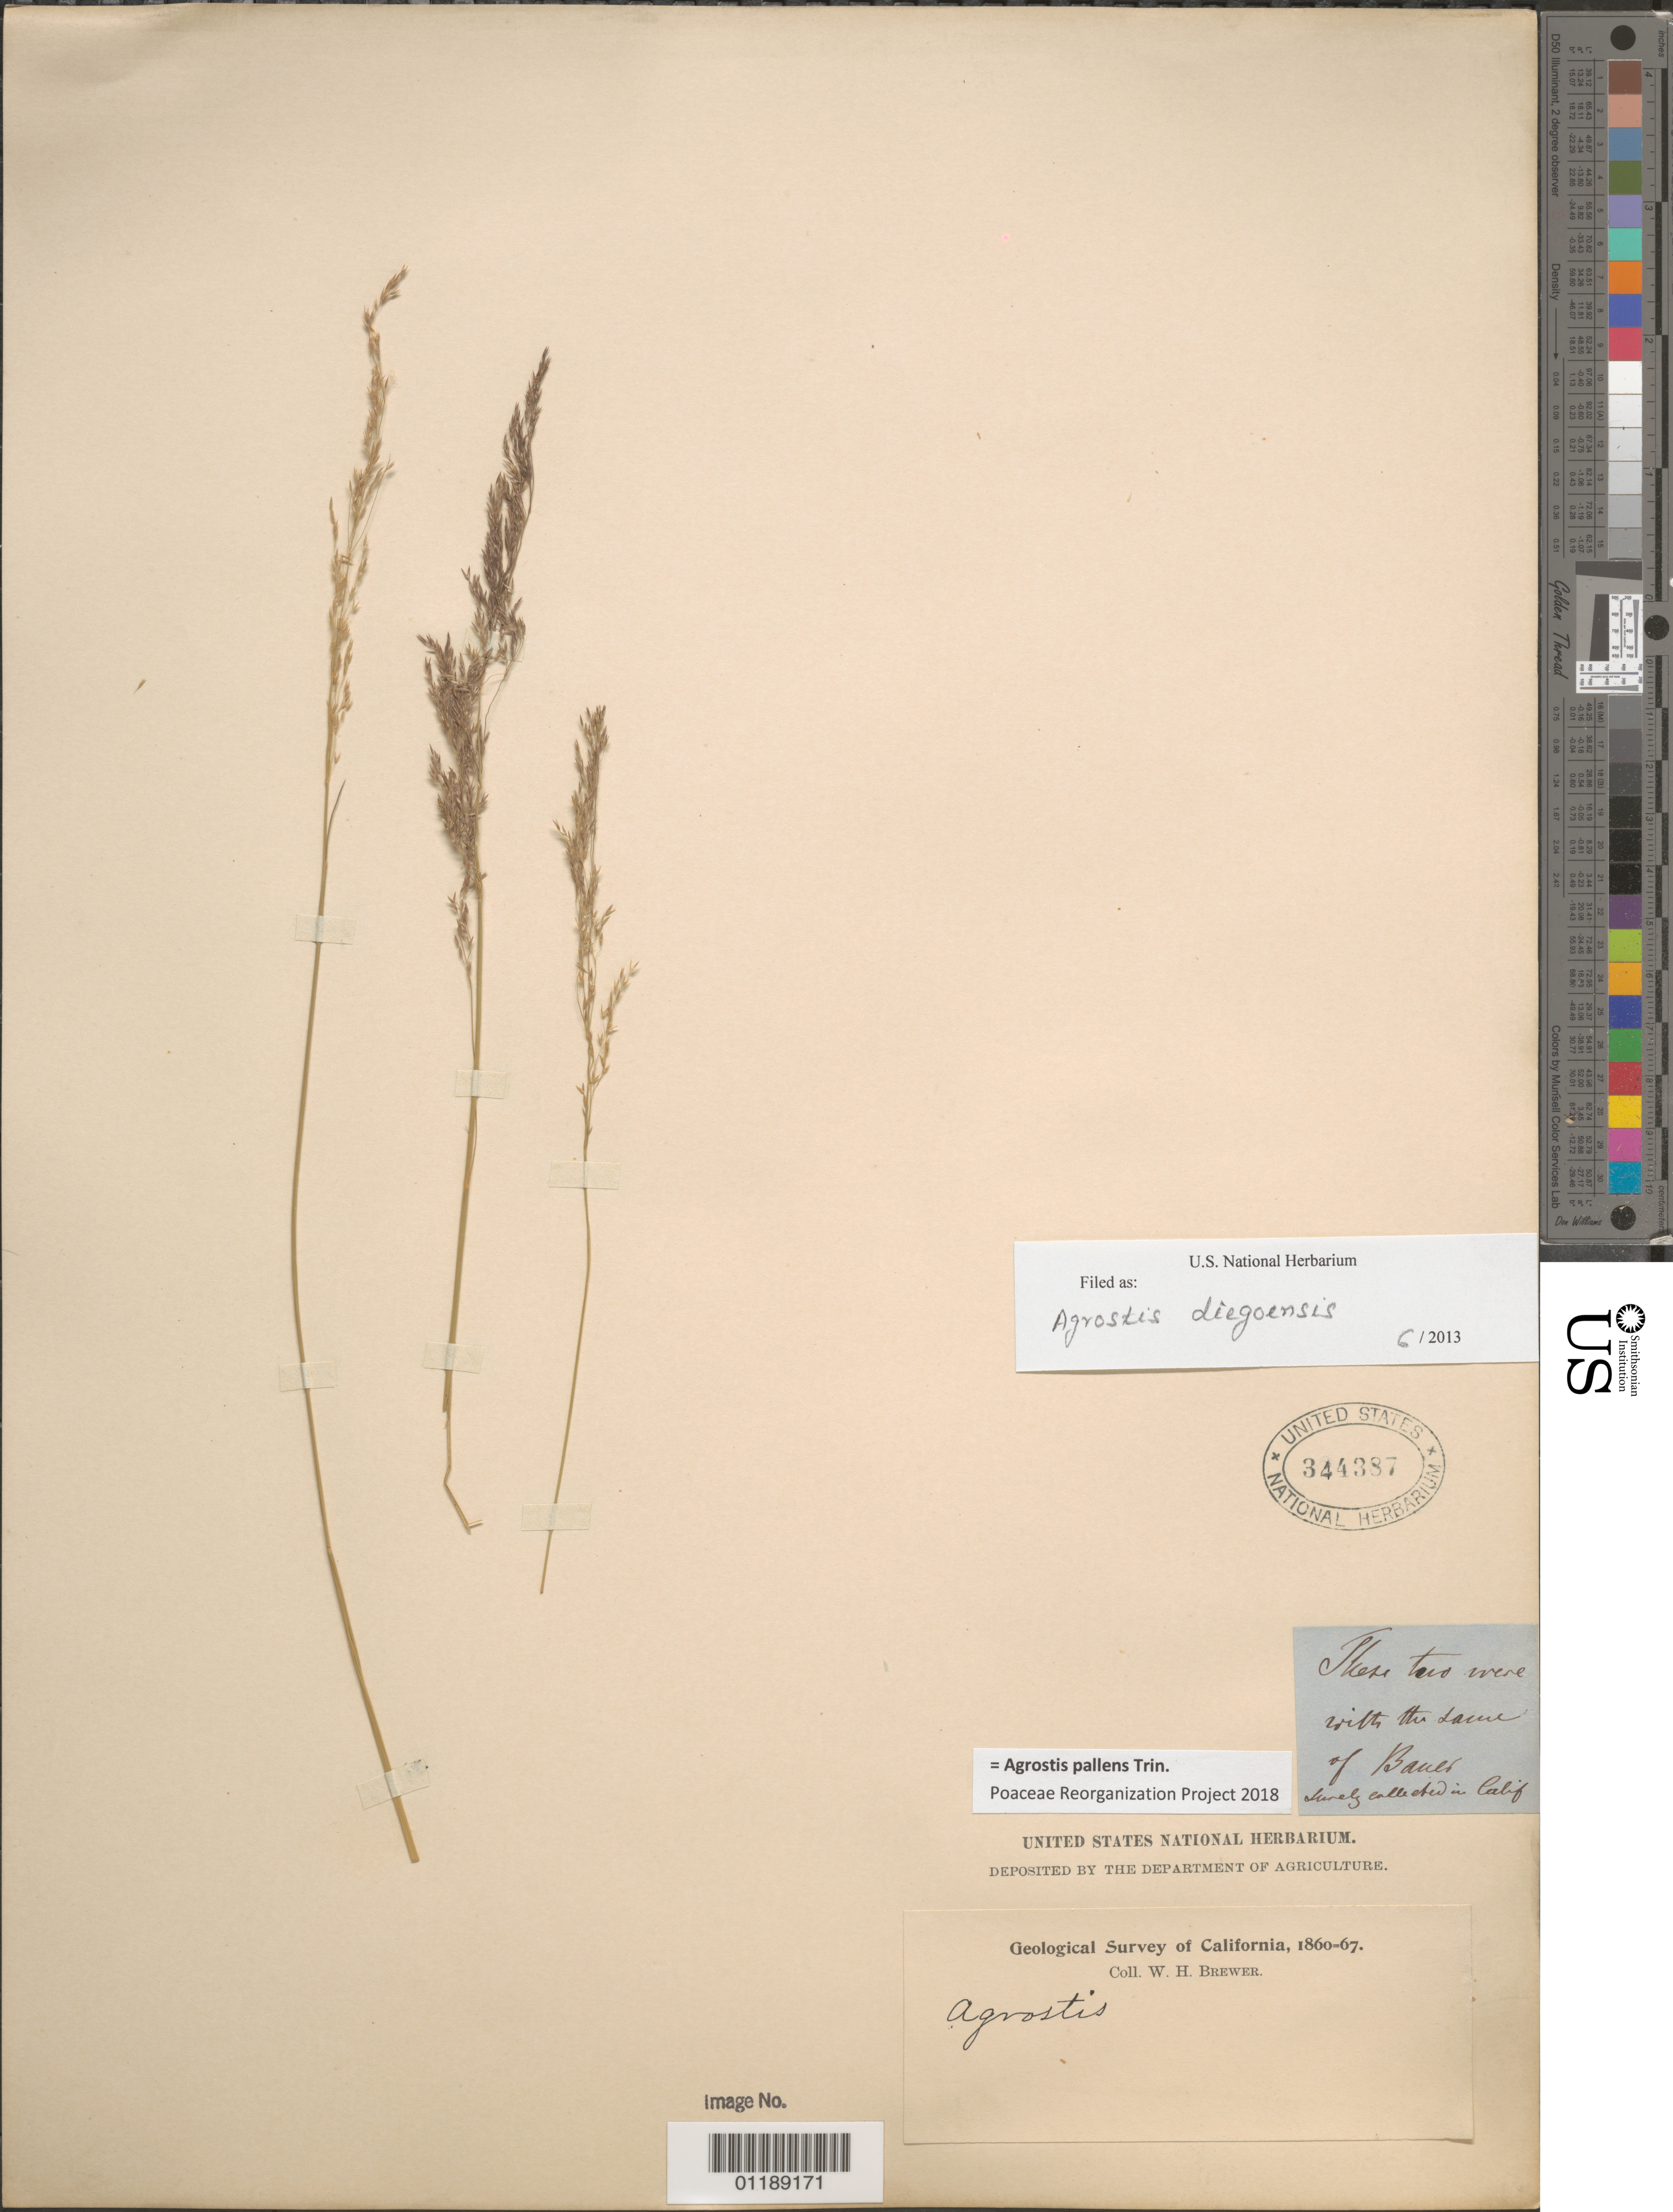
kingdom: Plantae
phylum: Tracheophyta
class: Liliopsida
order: Poales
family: Poaceae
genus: Agrostis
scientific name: Agrostis pallens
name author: Trin.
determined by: Poaceae Reorganization Project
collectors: H. Bolander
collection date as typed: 1860 to -- -- 1867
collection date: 1860/1867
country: United States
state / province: California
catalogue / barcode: US 344387